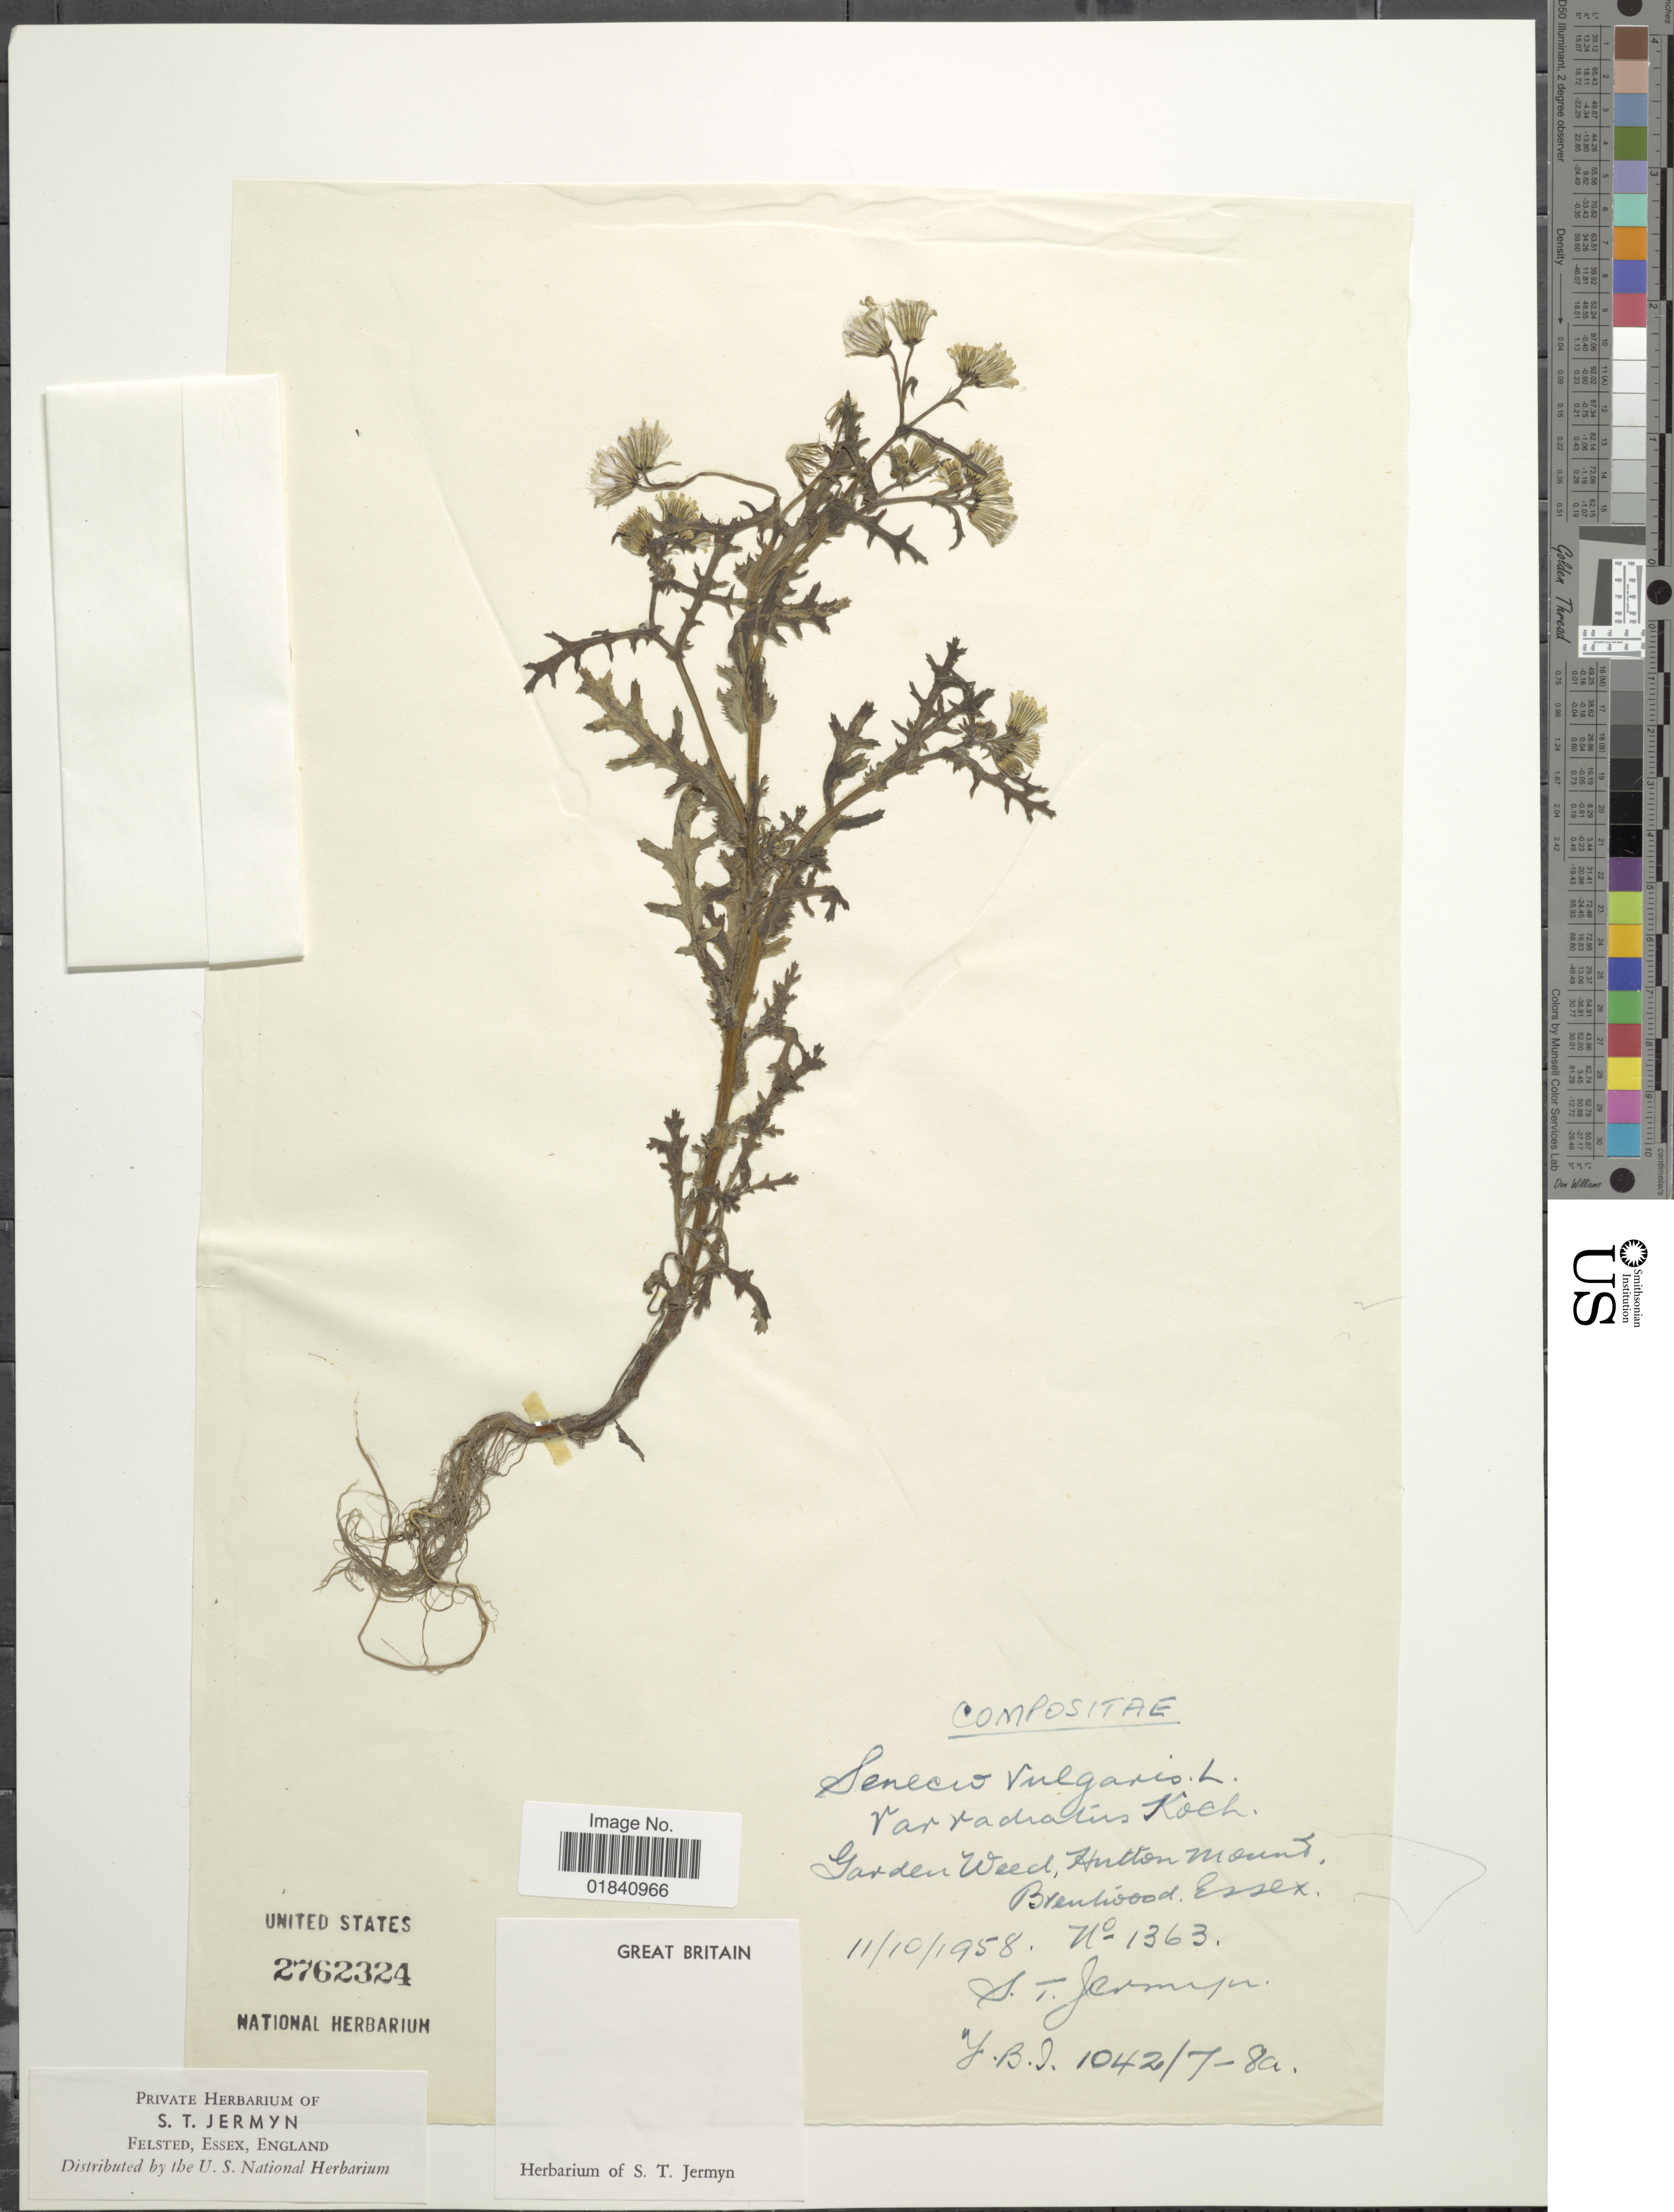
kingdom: Plantae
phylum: Tracheophyta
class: Magnoliopsida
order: Asterales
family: Asteraceae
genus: Senecio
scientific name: Senecio vulgaris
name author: L.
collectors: S. Jermyn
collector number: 1363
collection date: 1958-10-11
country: United Kingdom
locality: Hutton Mount, Brentwood, Essex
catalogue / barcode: US 2762324